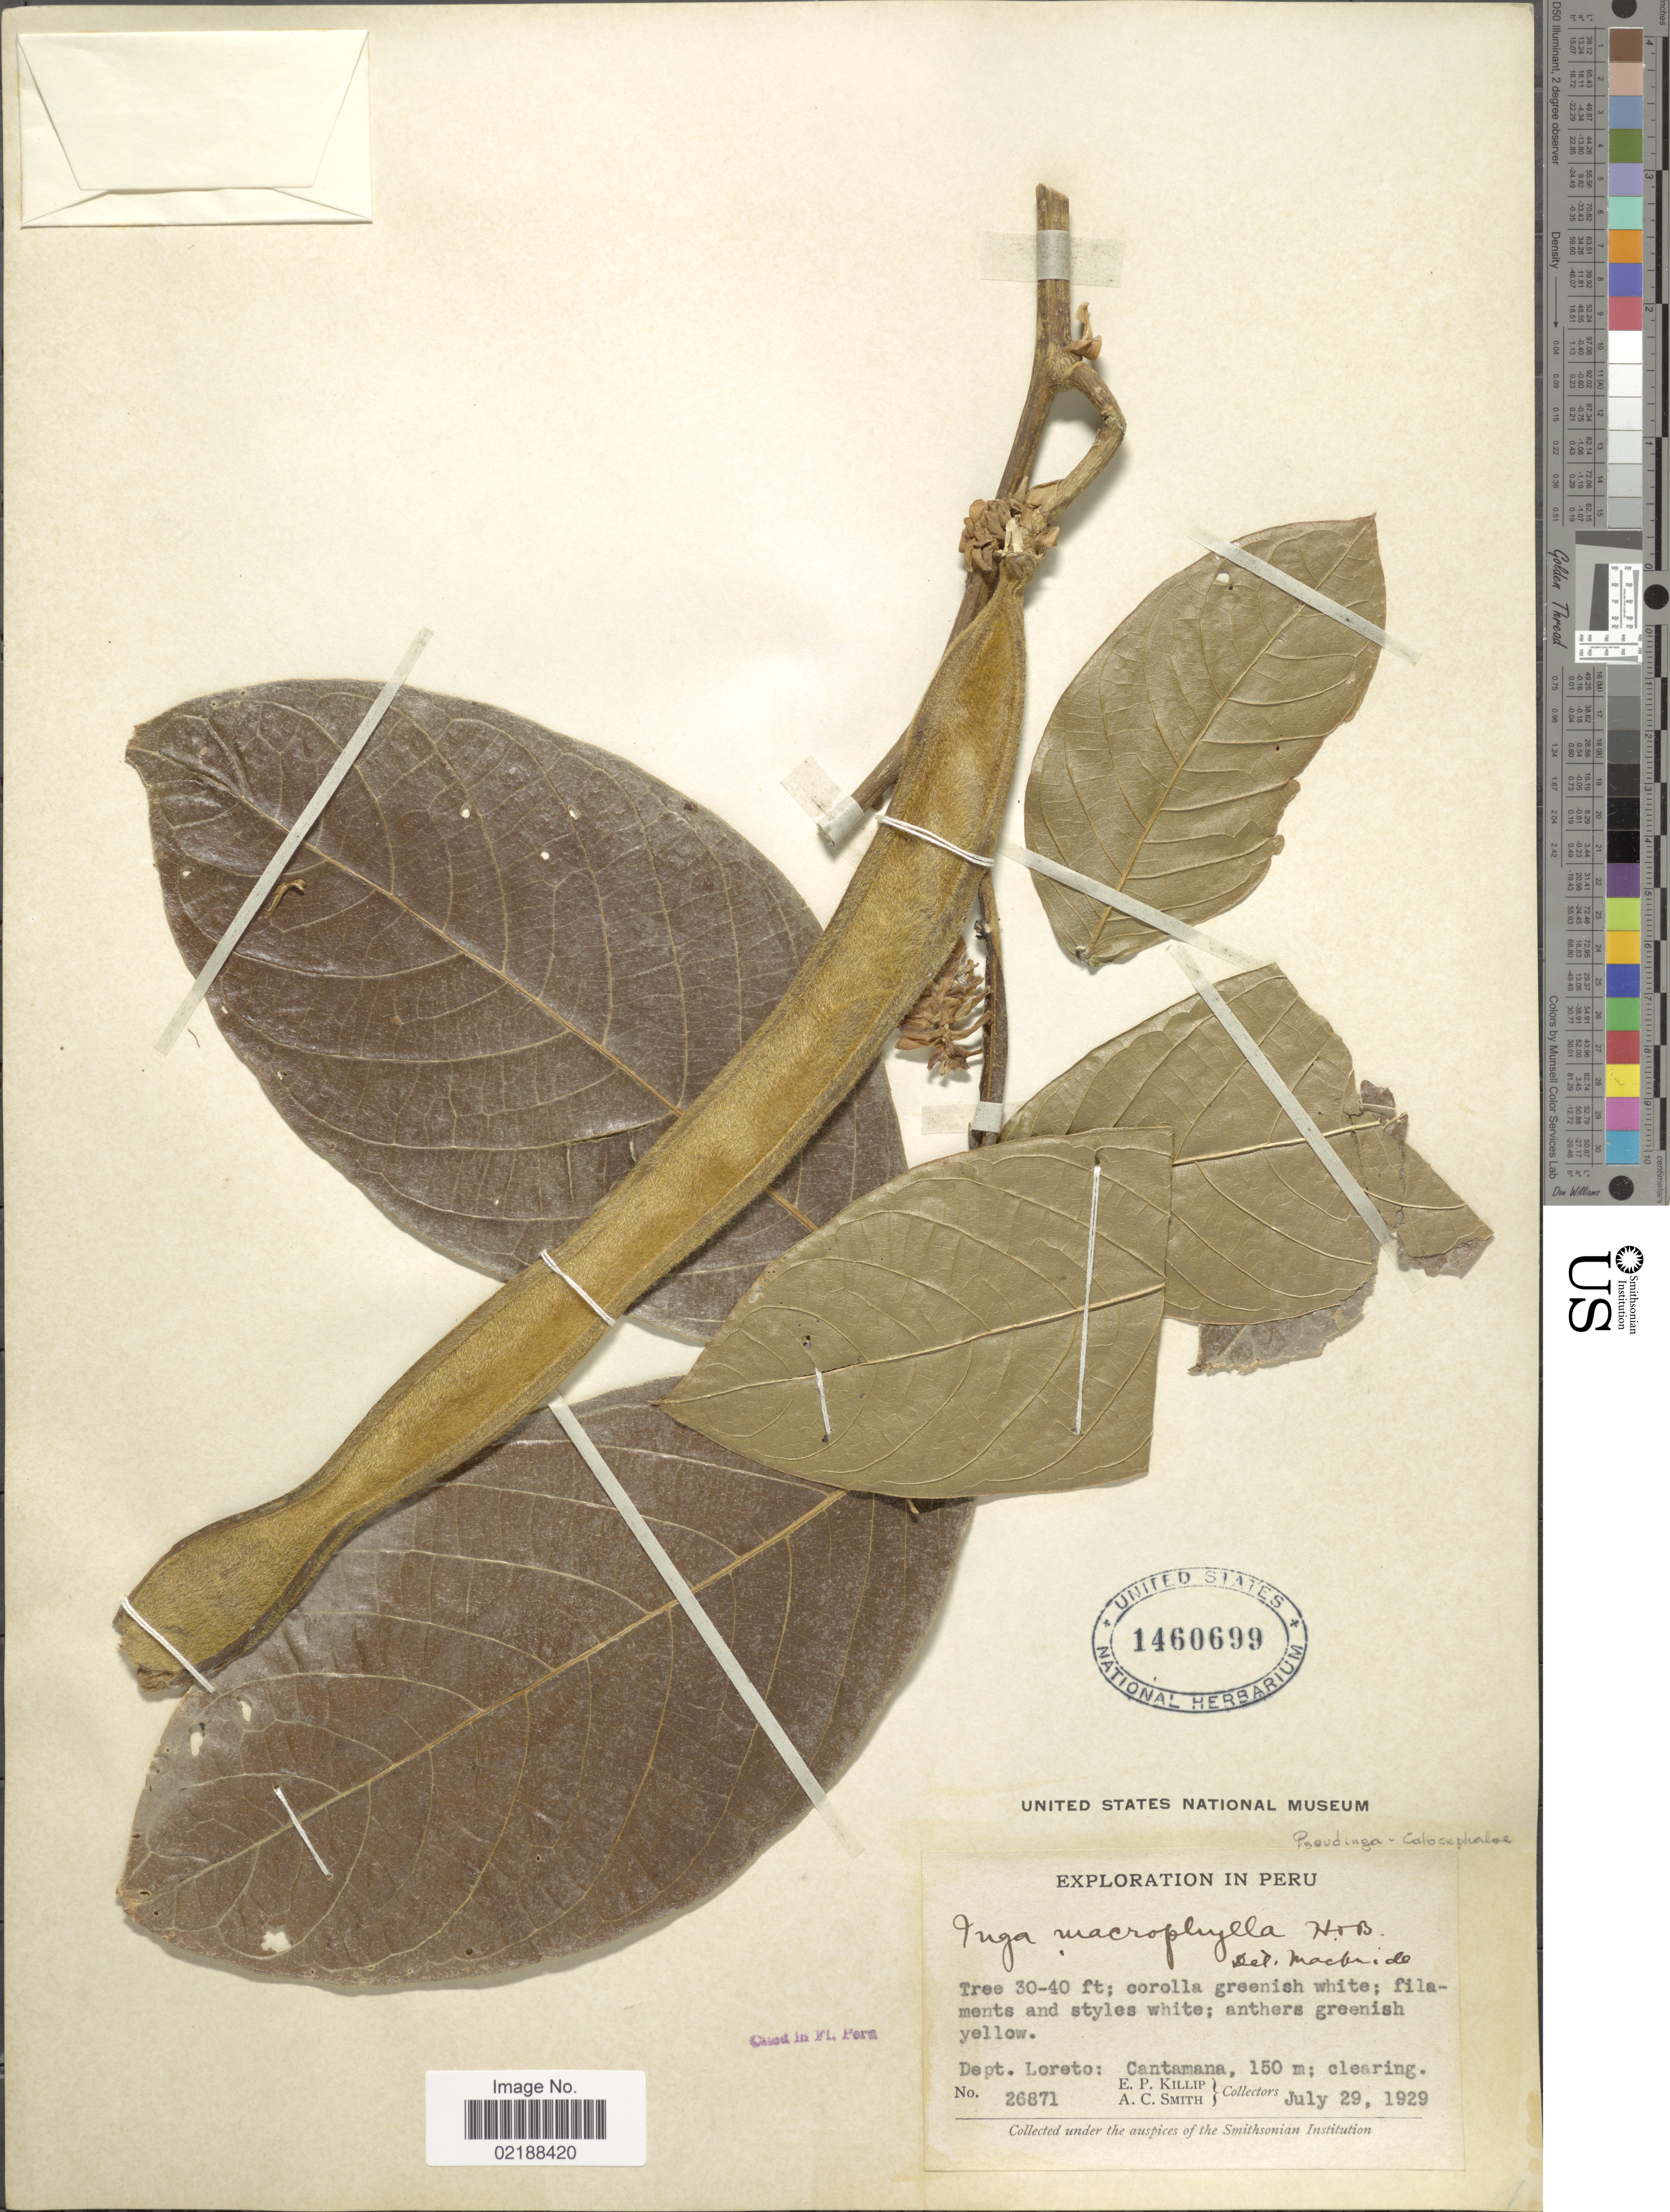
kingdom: Plantae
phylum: Tracheophyta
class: Magnoliopsida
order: Fabales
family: Fabaceae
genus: Inga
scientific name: Inga macrophylla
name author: Humb. & Bonpl. ex Willd.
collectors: E. P. Killip & A. C. Smith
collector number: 26871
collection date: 1929-07-29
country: Peru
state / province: Loreto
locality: Dept. Loreto: Cantamana; clearing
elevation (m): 150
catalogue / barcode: US 1460699